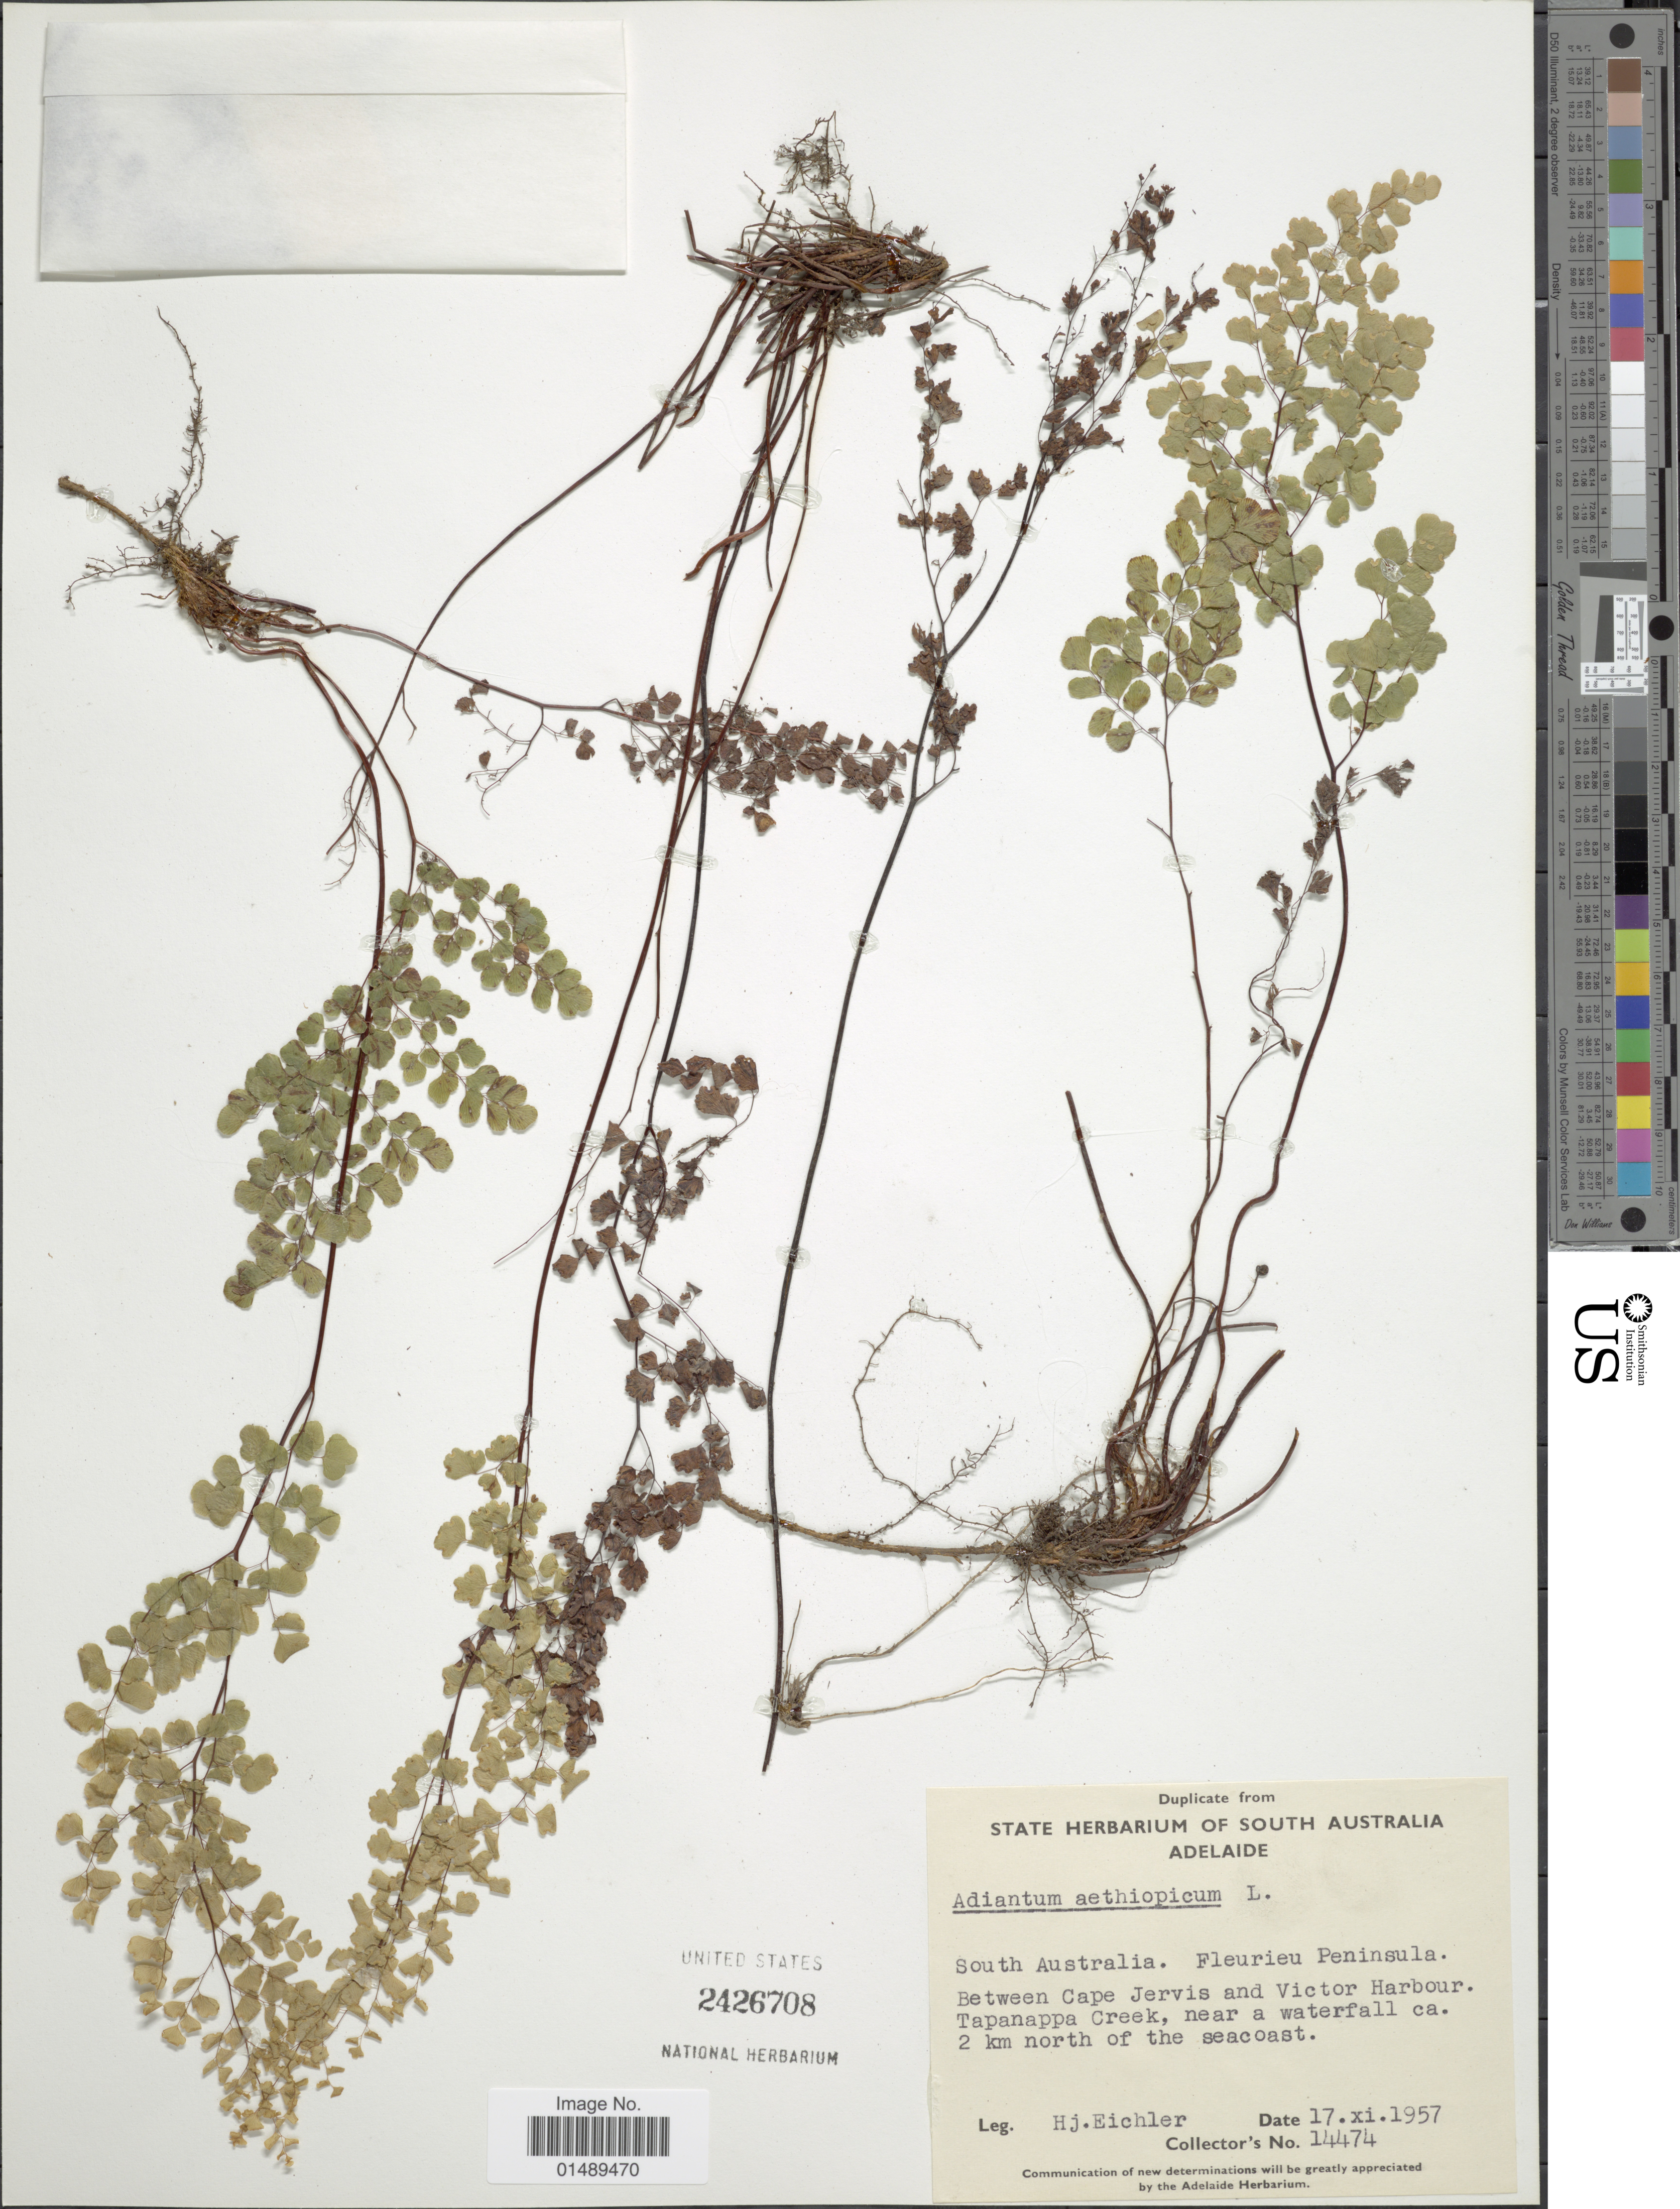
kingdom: Plantae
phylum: Tracheophyta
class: Polypodiopsida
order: Polypodiales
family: Pteridaceae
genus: Adiantum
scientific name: Adiantum aethiopicum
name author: L.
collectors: H. Eichler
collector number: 14474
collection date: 1957-11-17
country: Australia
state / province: South Australia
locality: Fleurieu Peninsula, between Cape Jervis and Victor Harbour, Tapanappa Creek, near a waterfall ca. 2 km north of the seacoast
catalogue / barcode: US 2426708